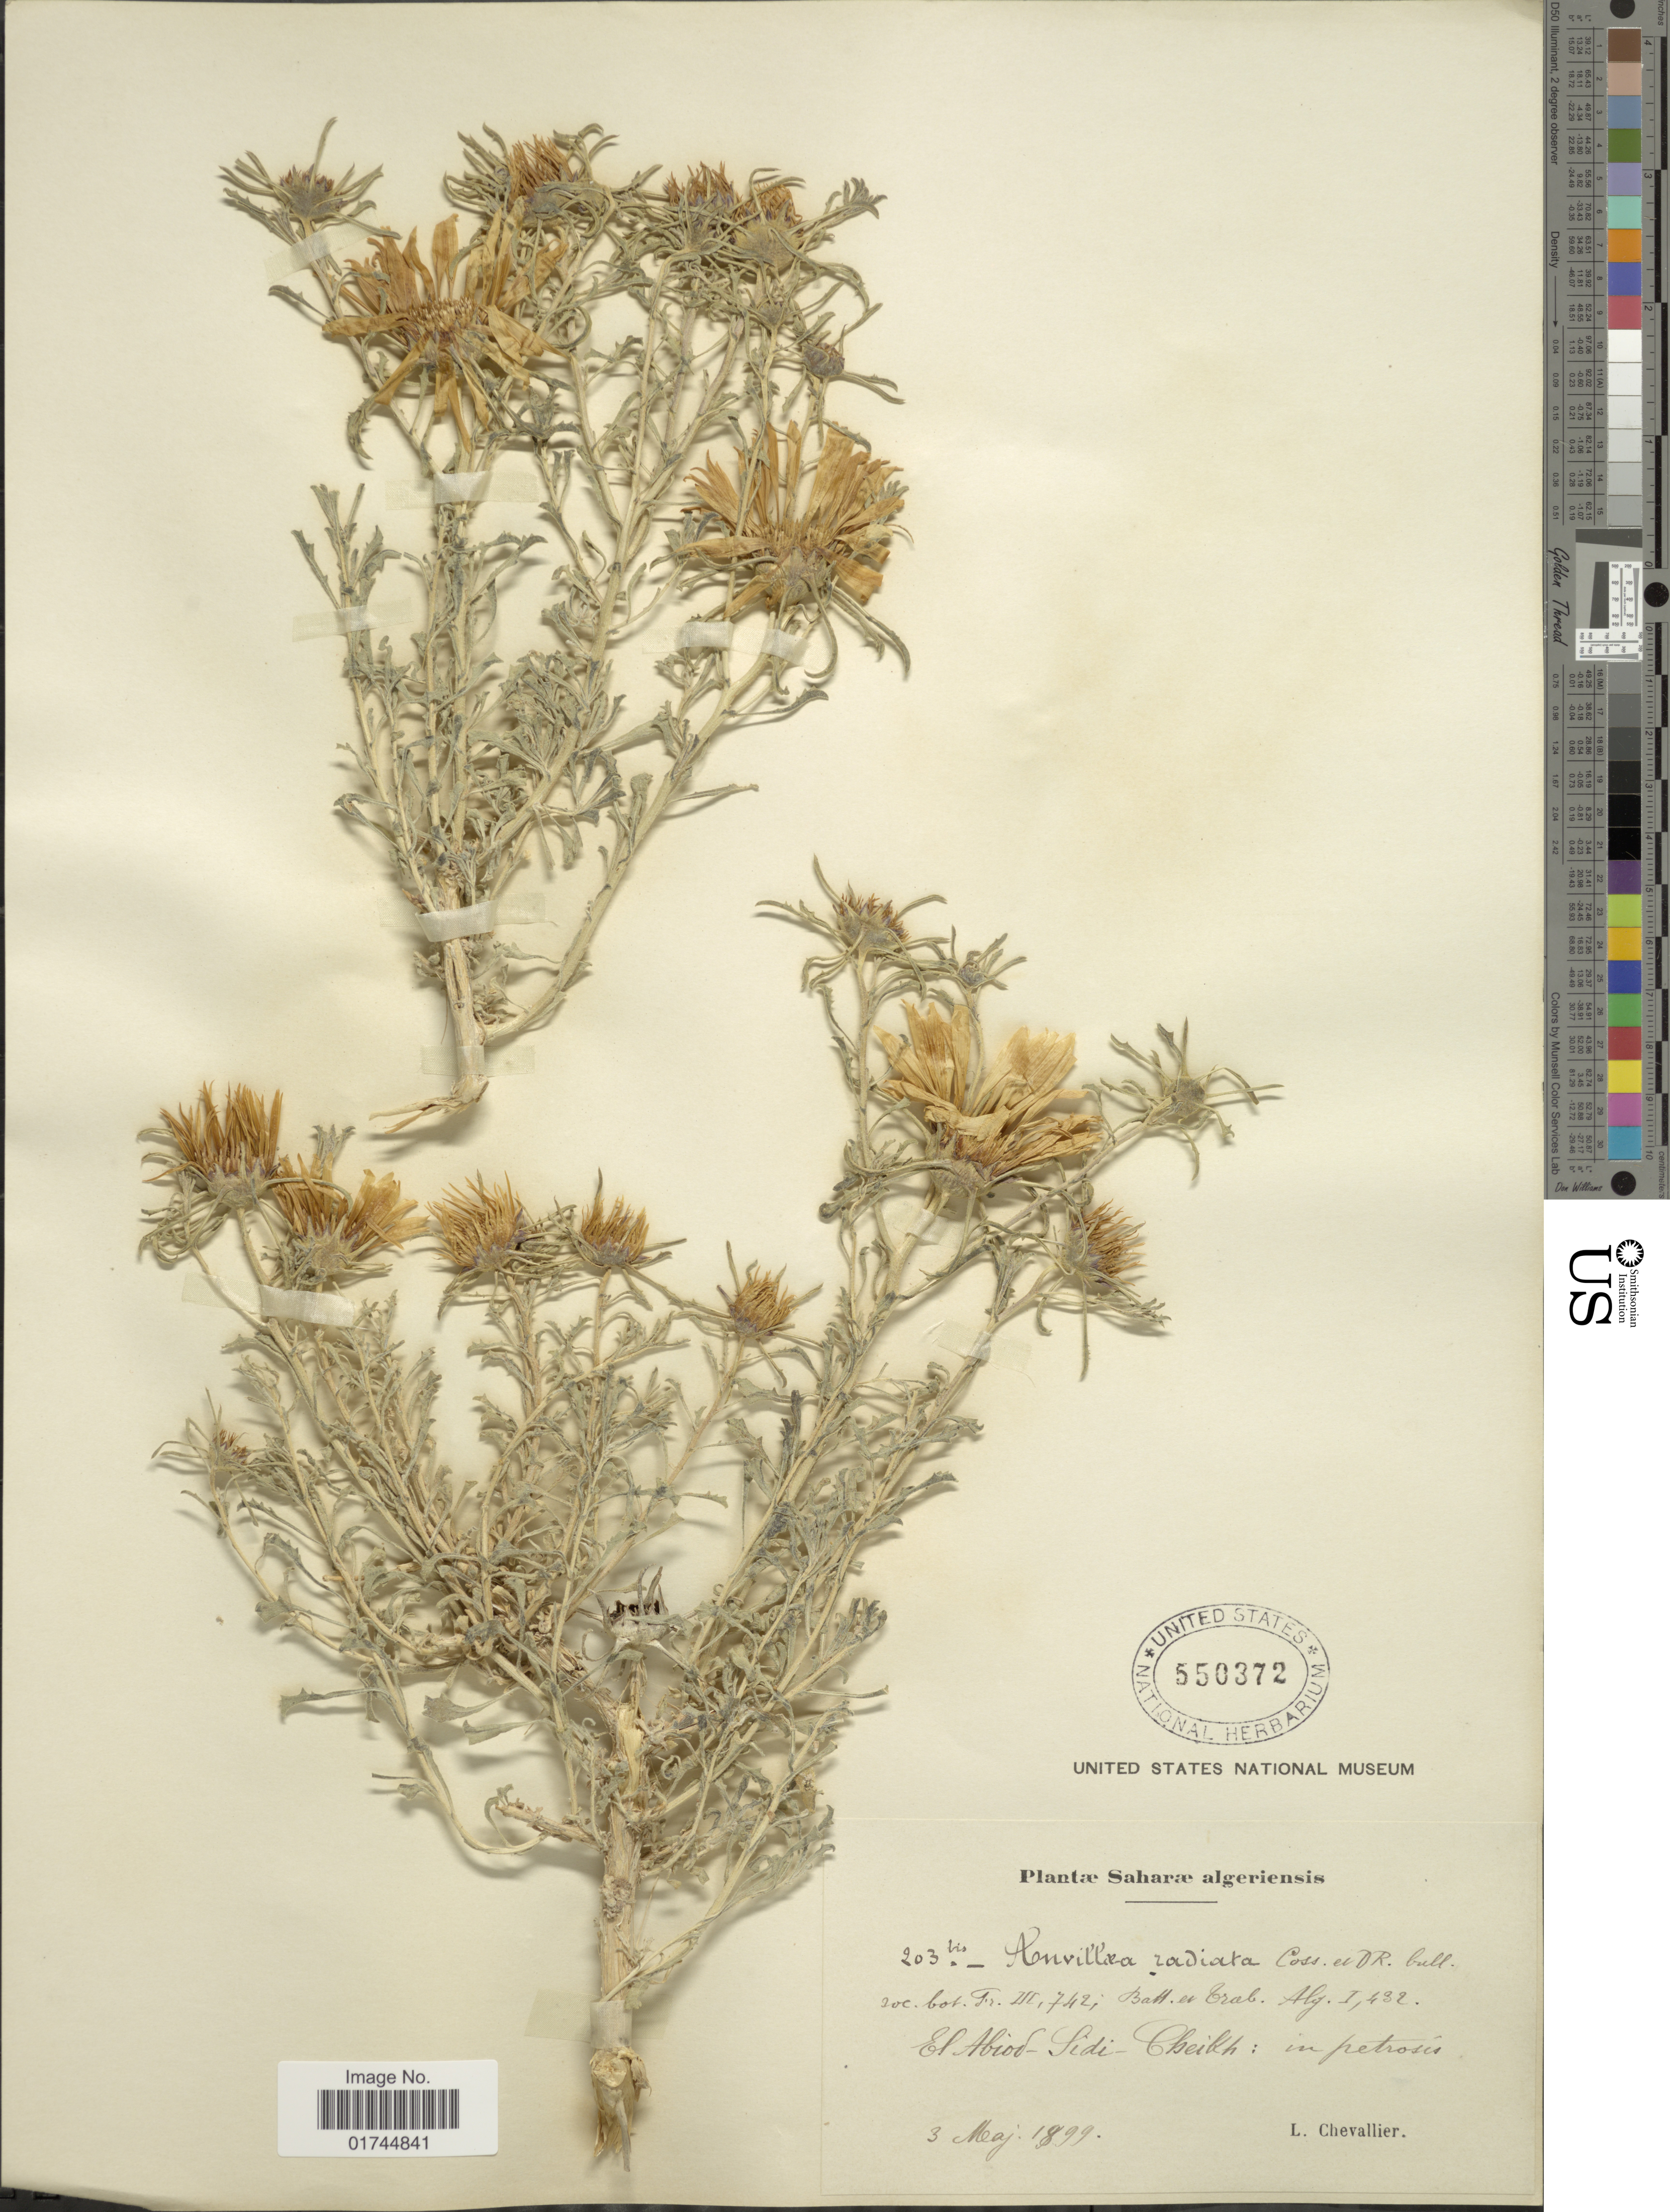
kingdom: Plantae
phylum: Tracheophyta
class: Magnoliopsida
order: Asterales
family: Asteraceae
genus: Anvillea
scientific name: Anvillea radiata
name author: Coss. & Durieu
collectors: L. Chevallier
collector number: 203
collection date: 1899-05-03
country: Algeria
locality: Saharae Algeriensis, El Abiod-Sidi Cheikh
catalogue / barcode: US 550372